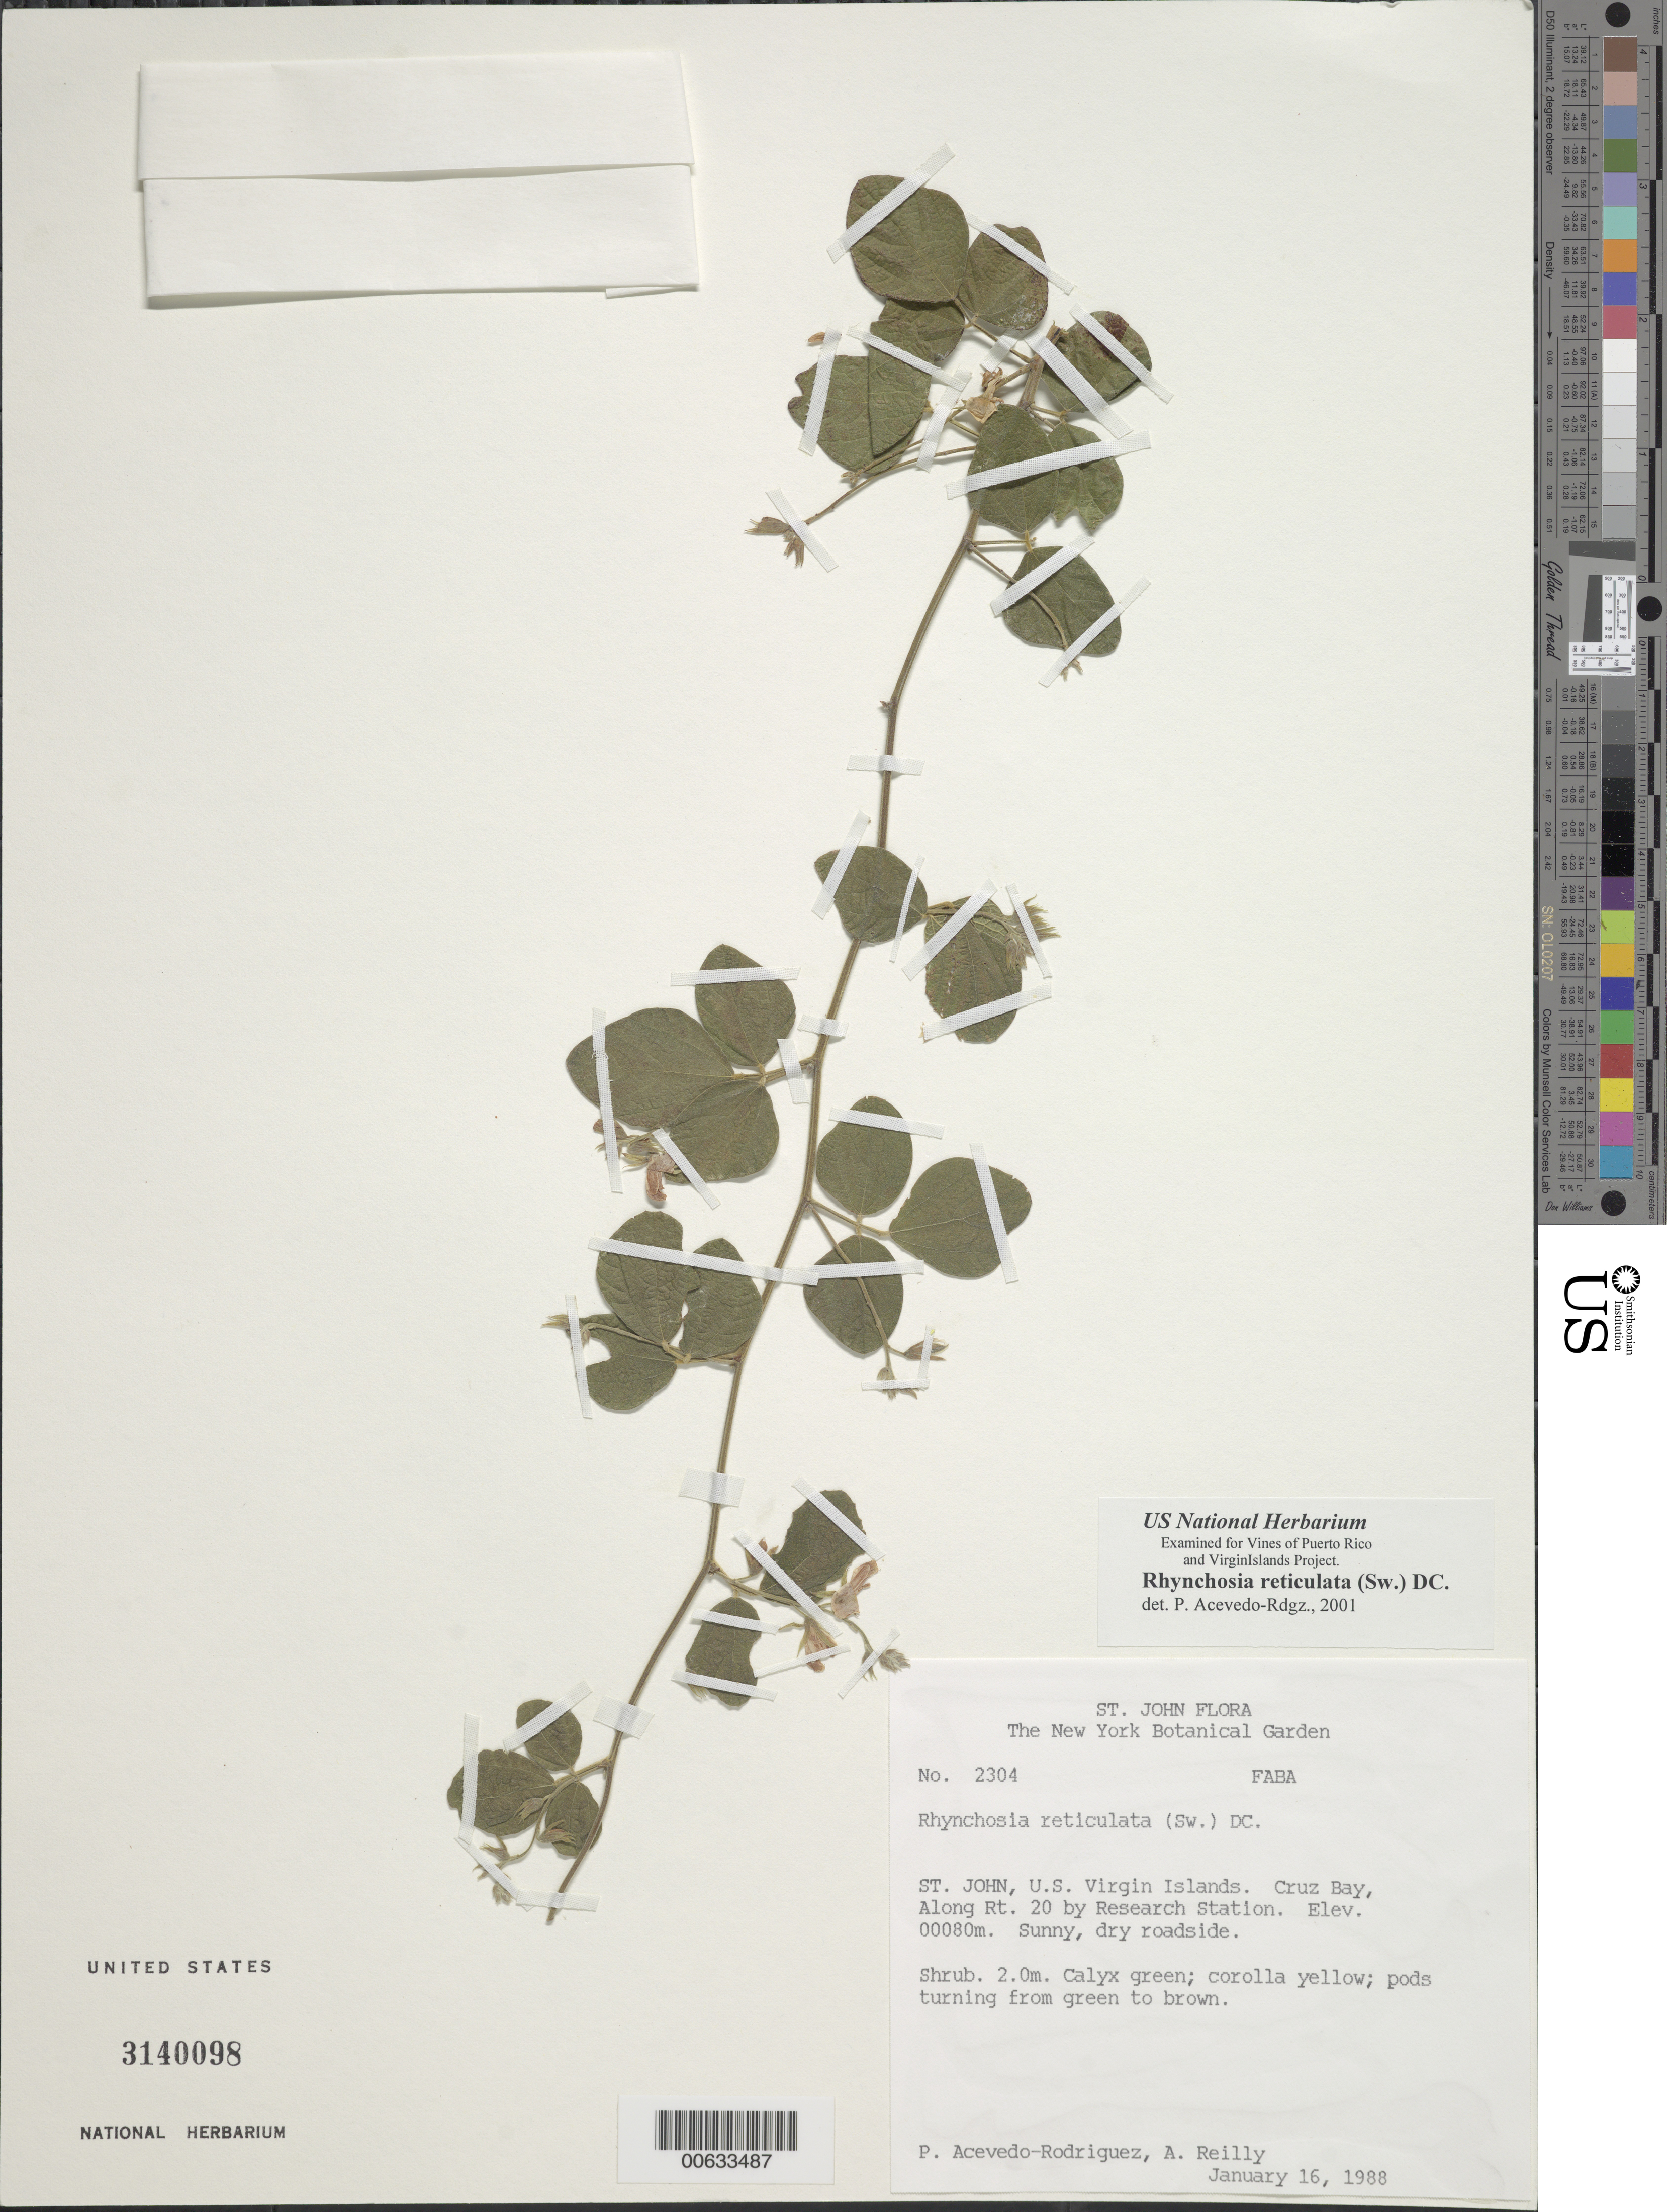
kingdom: Plantae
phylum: Tracheophyta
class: Magnoliopsida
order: Fabales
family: Fabaceae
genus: Rhynchosia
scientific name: Rhynchosia reticulata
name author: (Sw.) DC.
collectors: P. Acevedo-Rodr.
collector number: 2304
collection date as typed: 16 Jan 1988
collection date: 1988-01-16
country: U.S. Virgin Islands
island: St. John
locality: Cruz Bay Quarter; along Rt. 20 by Research Station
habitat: Sunny, dry roadside.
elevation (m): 80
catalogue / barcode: US 3140098